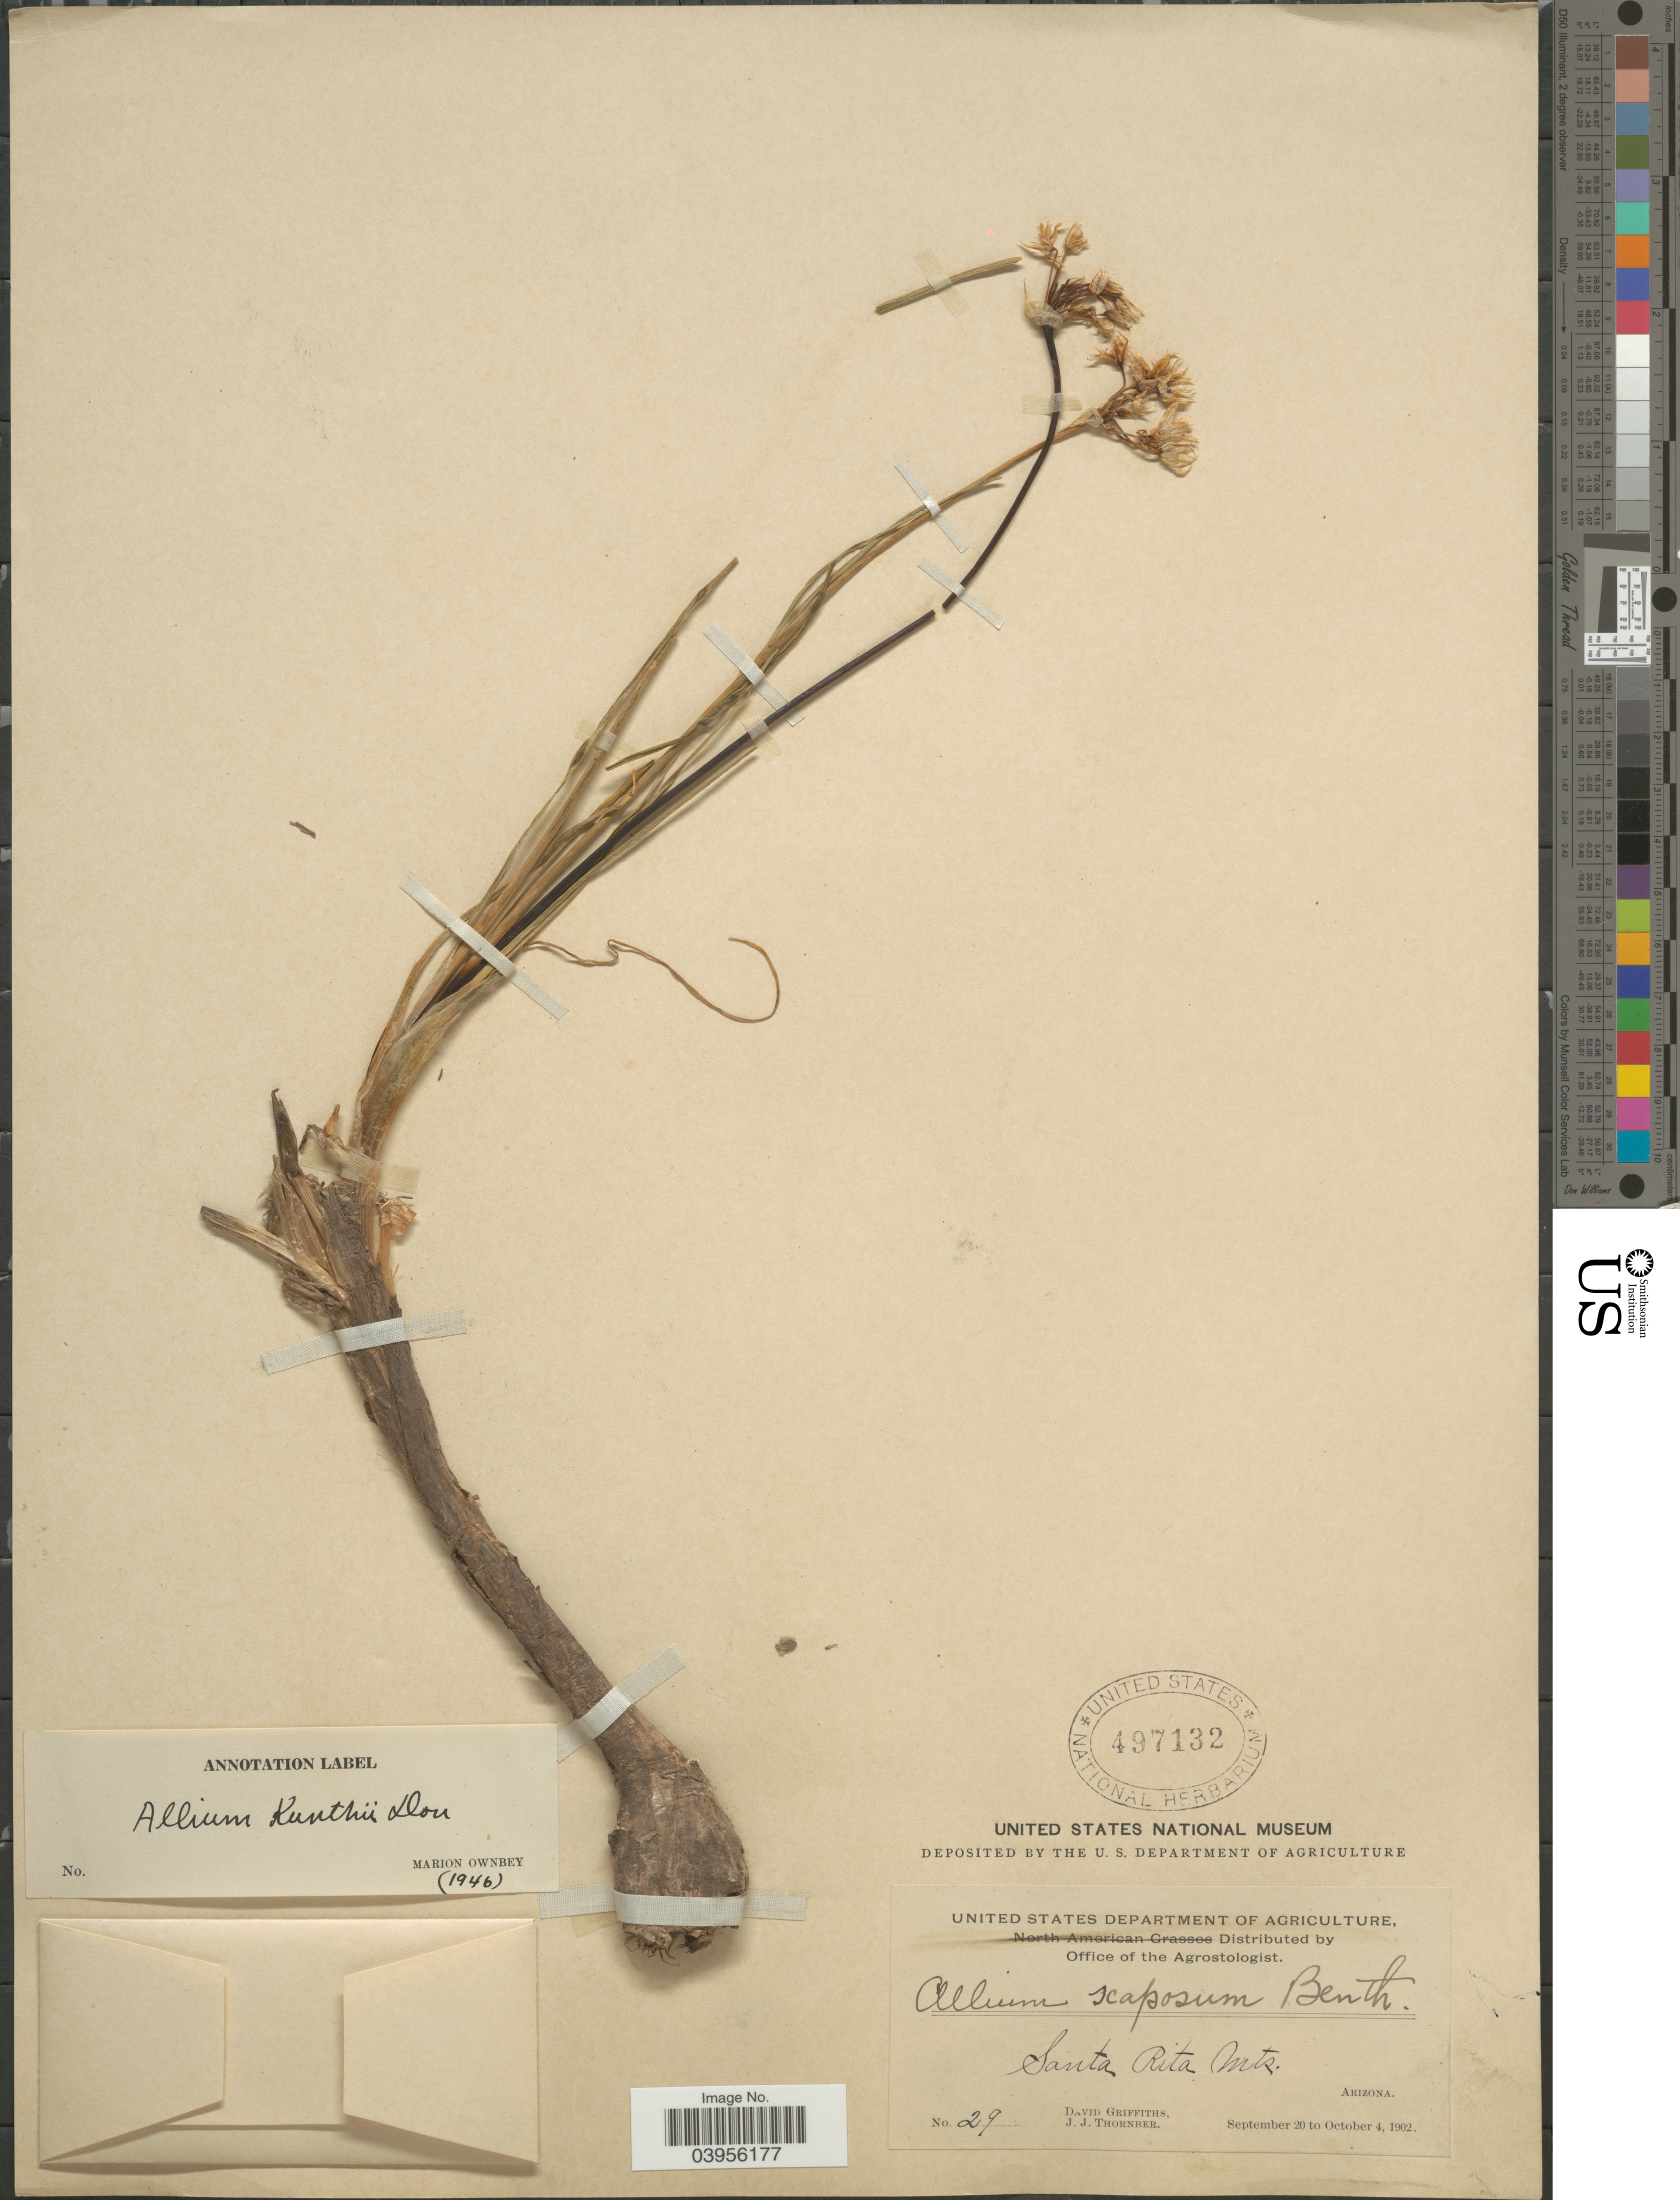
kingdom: Plantae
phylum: Tracheophyta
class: Liliopsida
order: Asparagales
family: Amaryllidaceae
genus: Allium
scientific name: Allium kunthii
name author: G. Don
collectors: D. Griffiths & J. Thornber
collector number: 29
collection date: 1902-09-20/1902-10-04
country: United States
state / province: Arizona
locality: Santa Rita Mts.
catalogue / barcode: US 497132